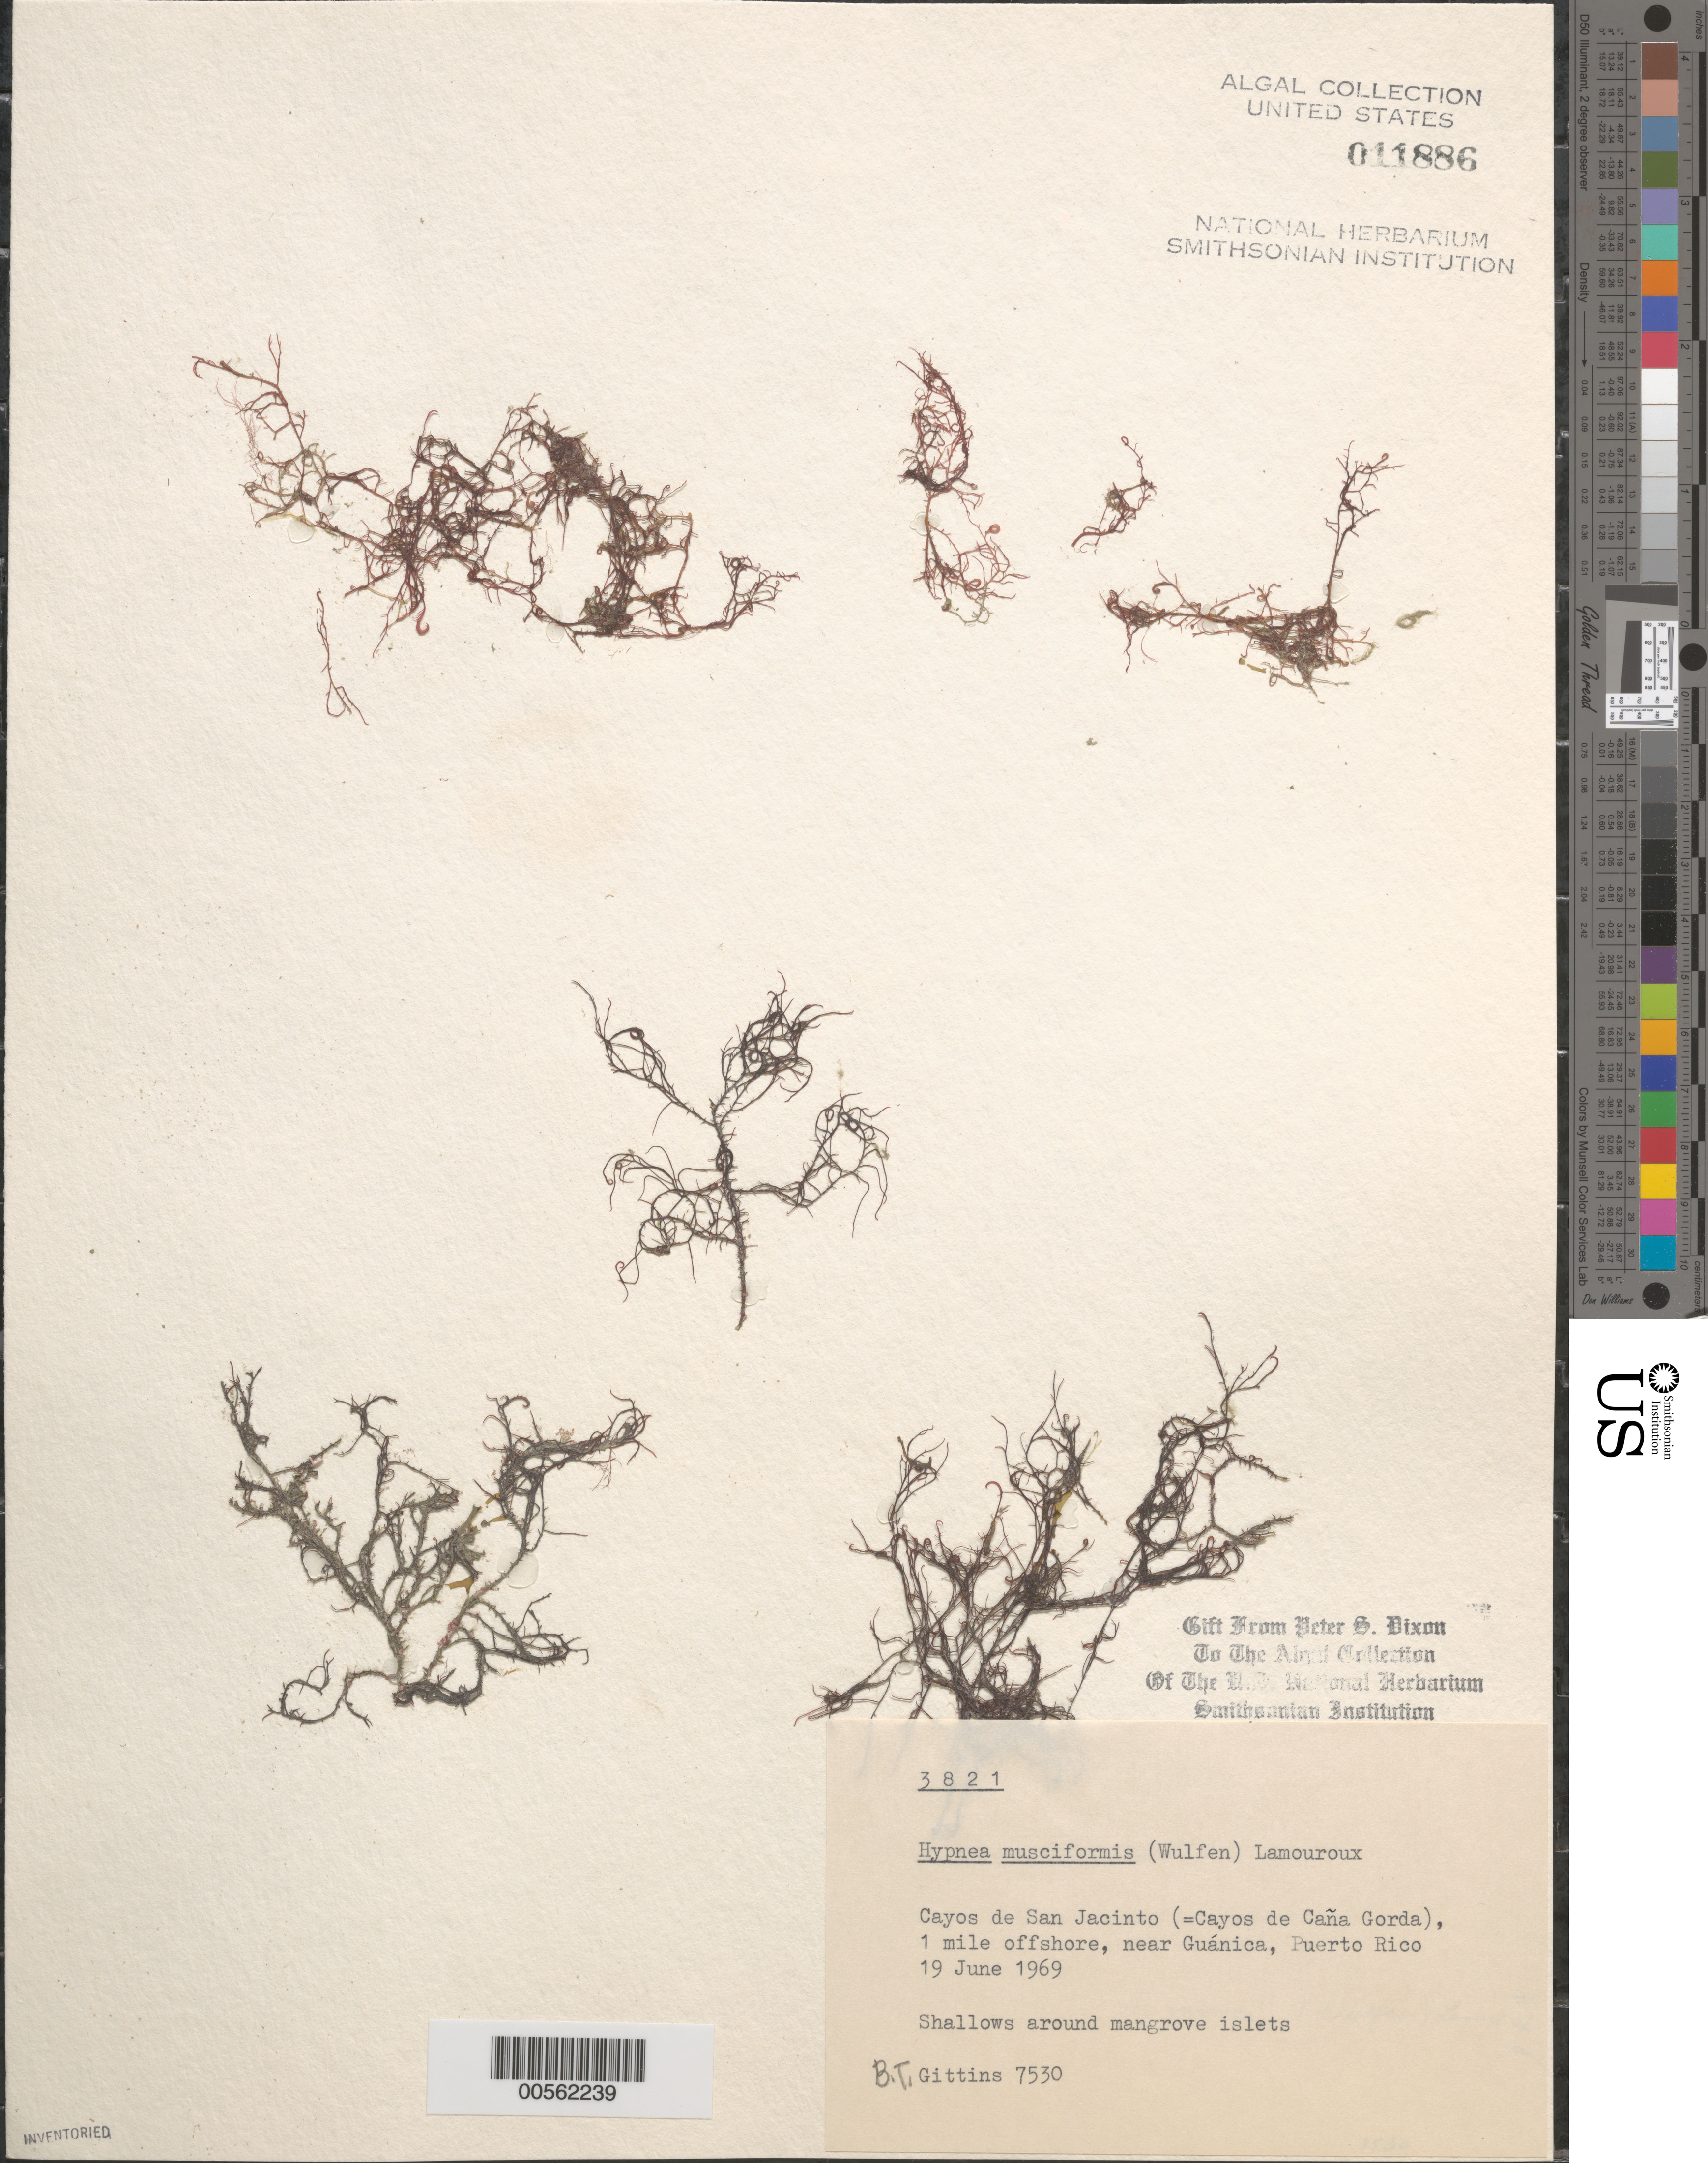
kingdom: Plantae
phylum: Rhodophyta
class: Florideophyceae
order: Gigartinales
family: Cystocloniaceae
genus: Hypnea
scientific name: Hypnea musciformis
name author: (Wulfen) J.V.Lamouroux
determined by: Dixon, P. S.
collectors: B. Gittins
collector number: BTG 7530 & PSD 3821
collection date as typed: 19 Jun 1969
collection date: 1969-06-19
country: Puerto Rico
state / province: Guanica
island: Cayos de San Jacinto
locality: Near Guanica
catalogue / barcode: US 11886